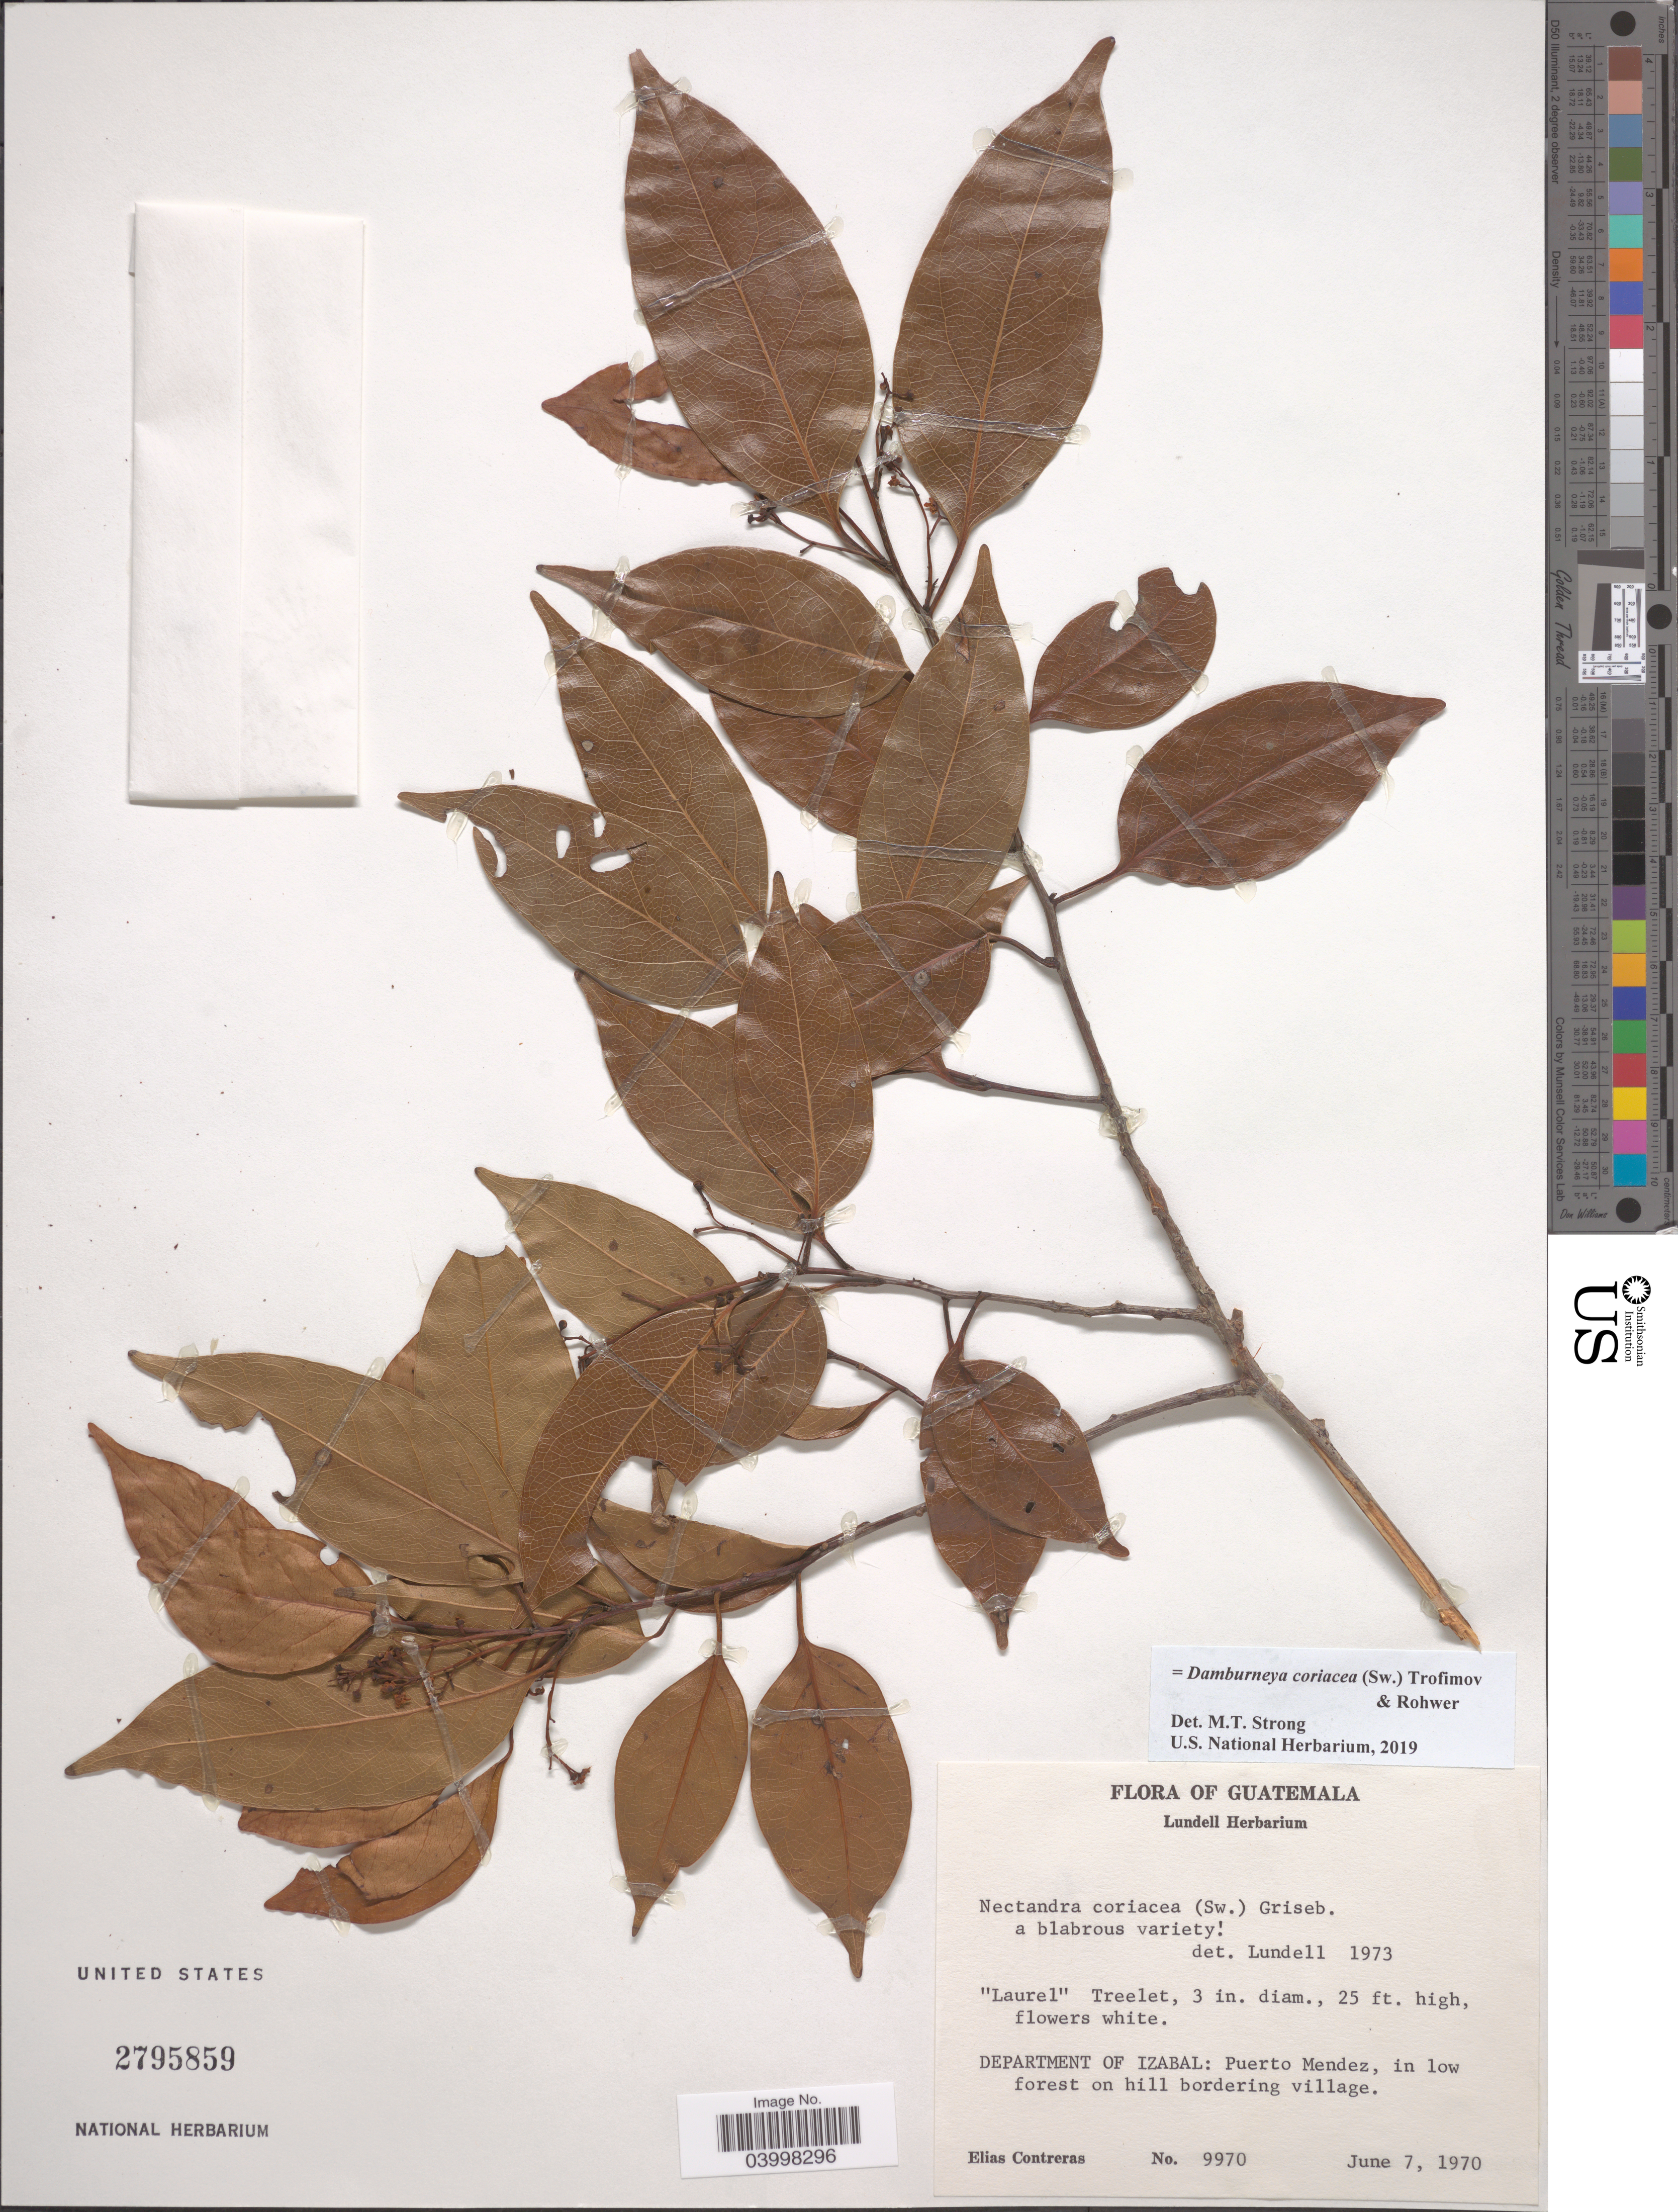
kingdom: Plantae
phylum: Tracheophyta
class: Magnoliopsida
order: Laurales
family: Lauraceae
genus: Damburneya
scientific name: Damburneya coriacea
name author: (Sw.) Trofimov & Rohwer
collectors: E. Contreras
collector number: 9970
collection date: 1970-06-07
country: Guatemala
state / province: Izabal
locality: Department of Izabal: Puerto Mendez, in low forest on hill bordering village.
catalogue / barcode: US 2795859